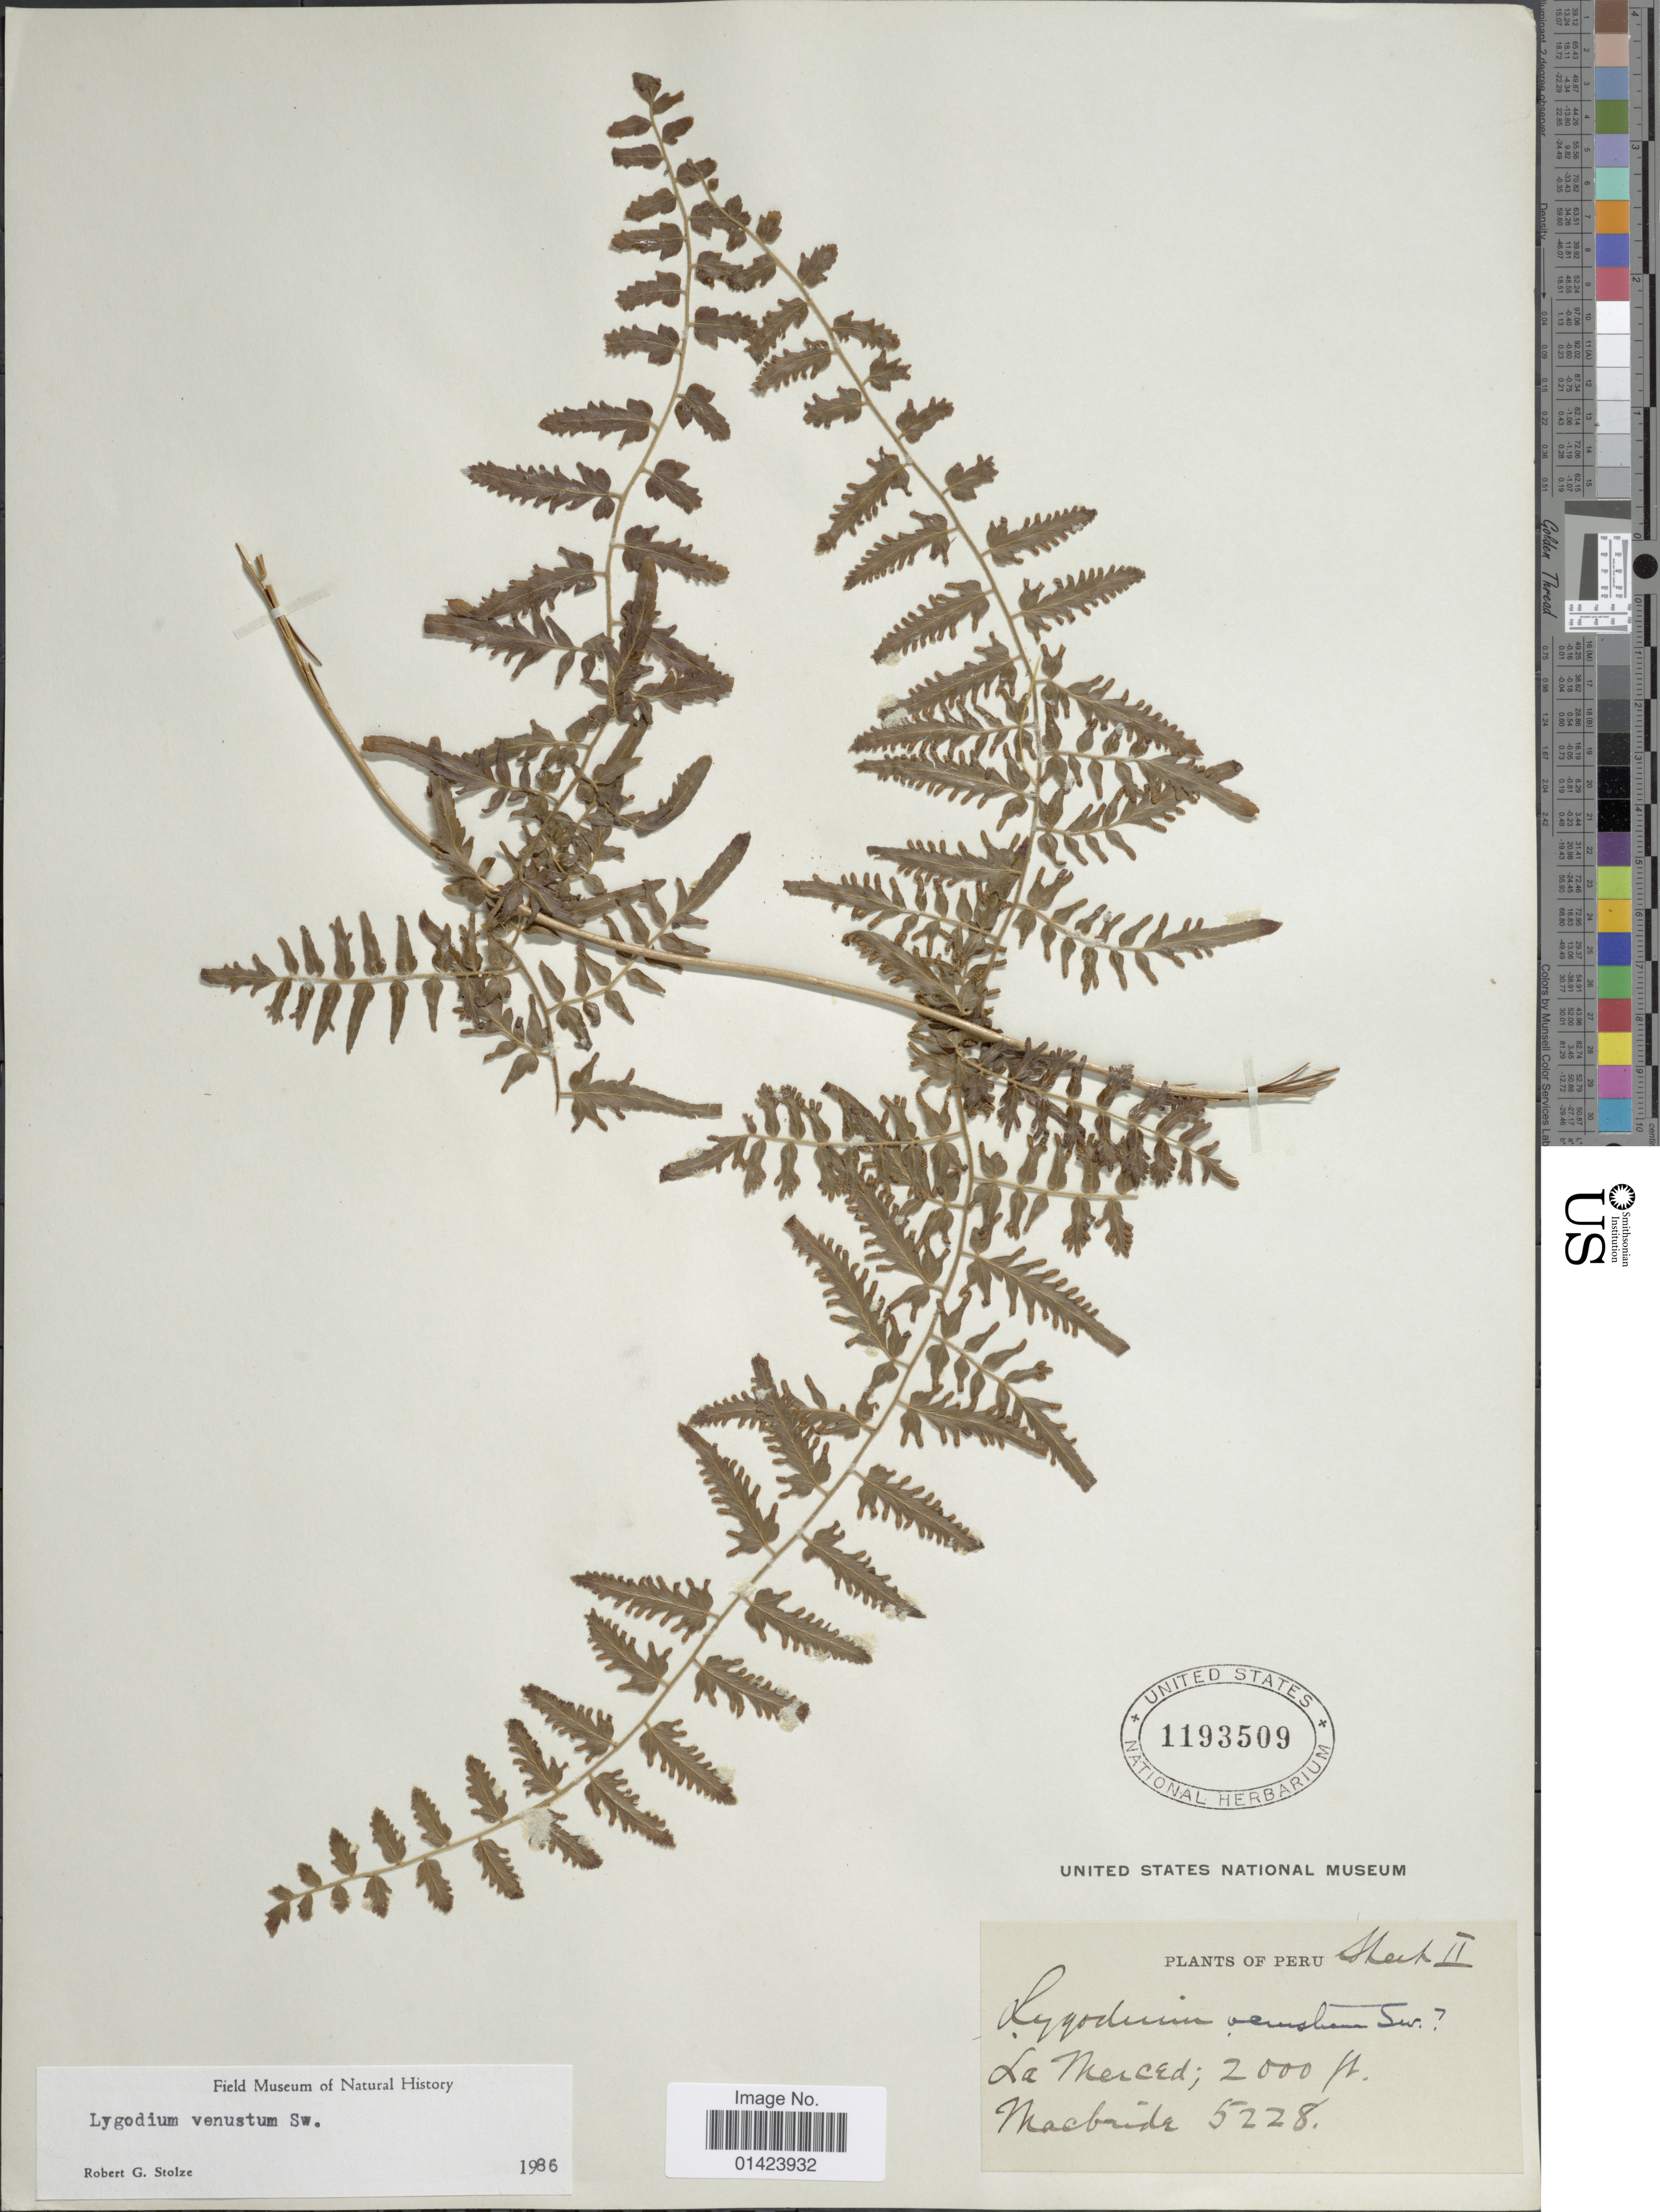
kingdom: Plantae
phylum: Tracheophyta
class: Polypodiopsida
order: Schizaeales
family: Lygodiaceae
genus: Lygodium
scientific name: Lygodium venustum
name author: Sw.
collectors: Macbride, --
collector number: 5228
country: Peru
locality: La Merced,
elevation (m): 610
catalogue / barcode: US 1193509